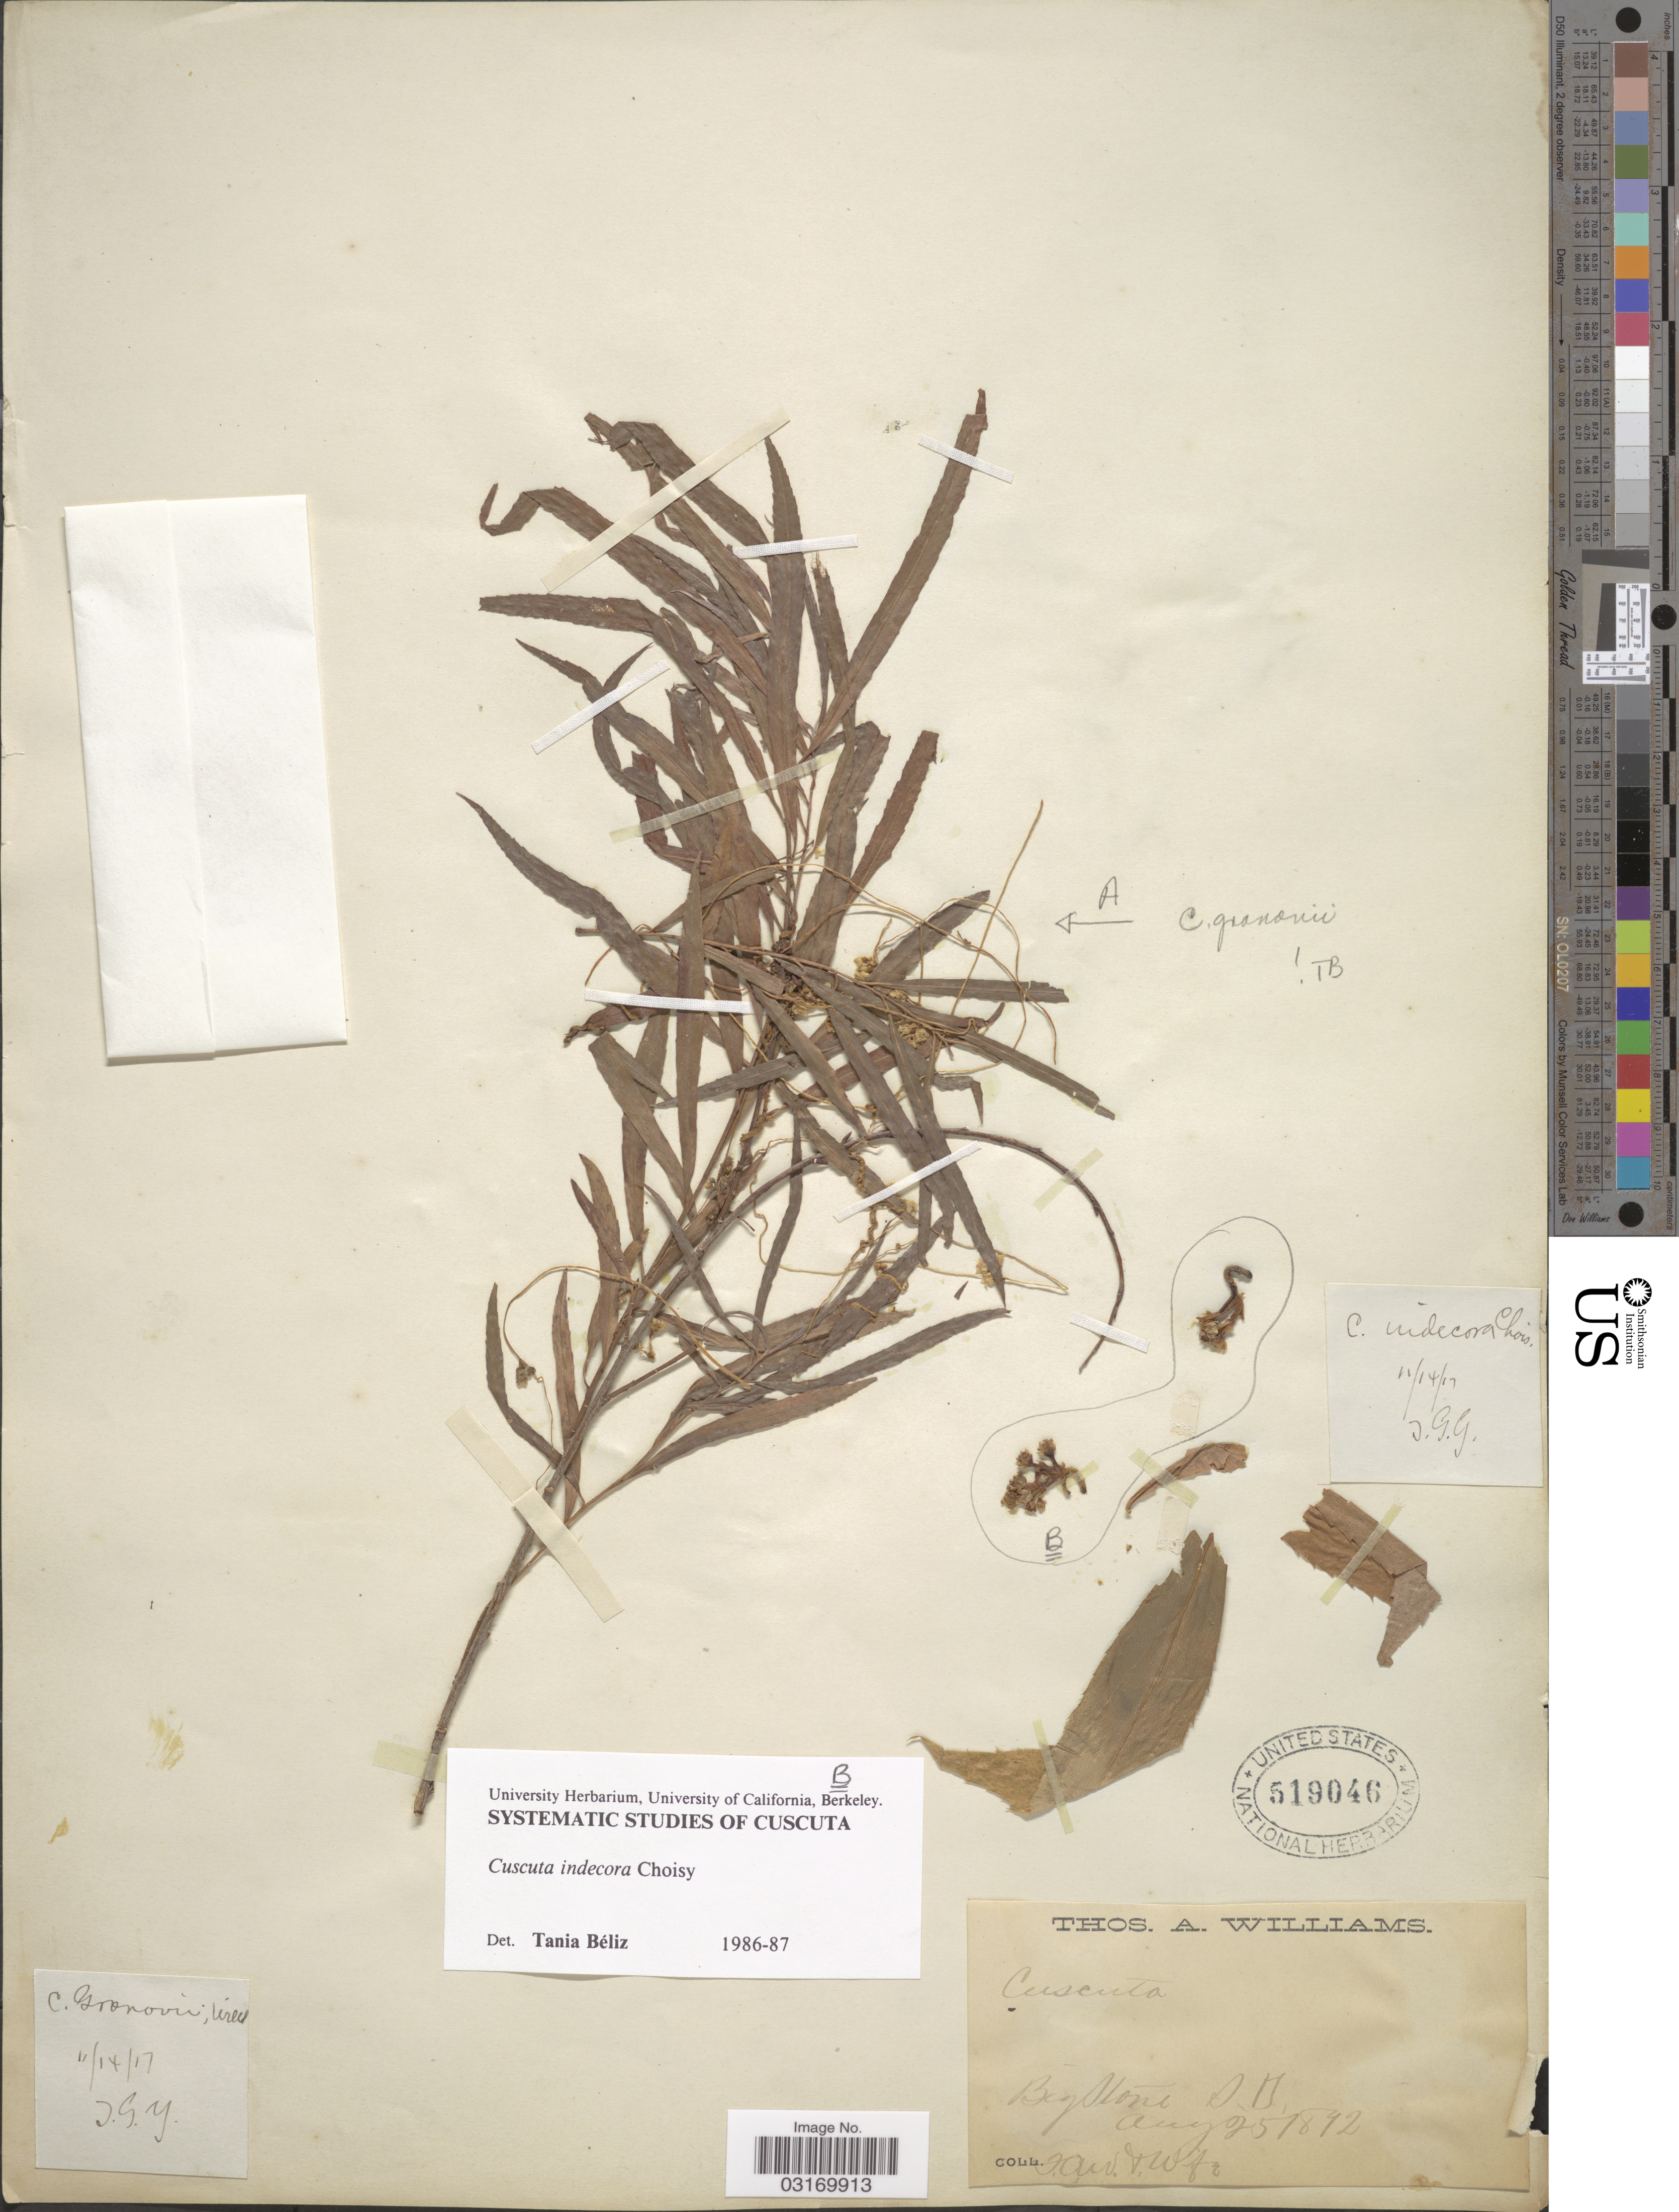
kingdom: Plantae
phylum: Tracheophyta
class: Magnoliopsida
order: Solanales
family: Convolvulaceae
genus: Cuscuta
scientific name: Cuscuta indecora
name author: Choisy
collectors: T. A. Williams & T. Williams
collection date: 1892-08-25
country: United States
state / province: South Dakota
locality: Big stone.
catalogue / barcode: US 519046